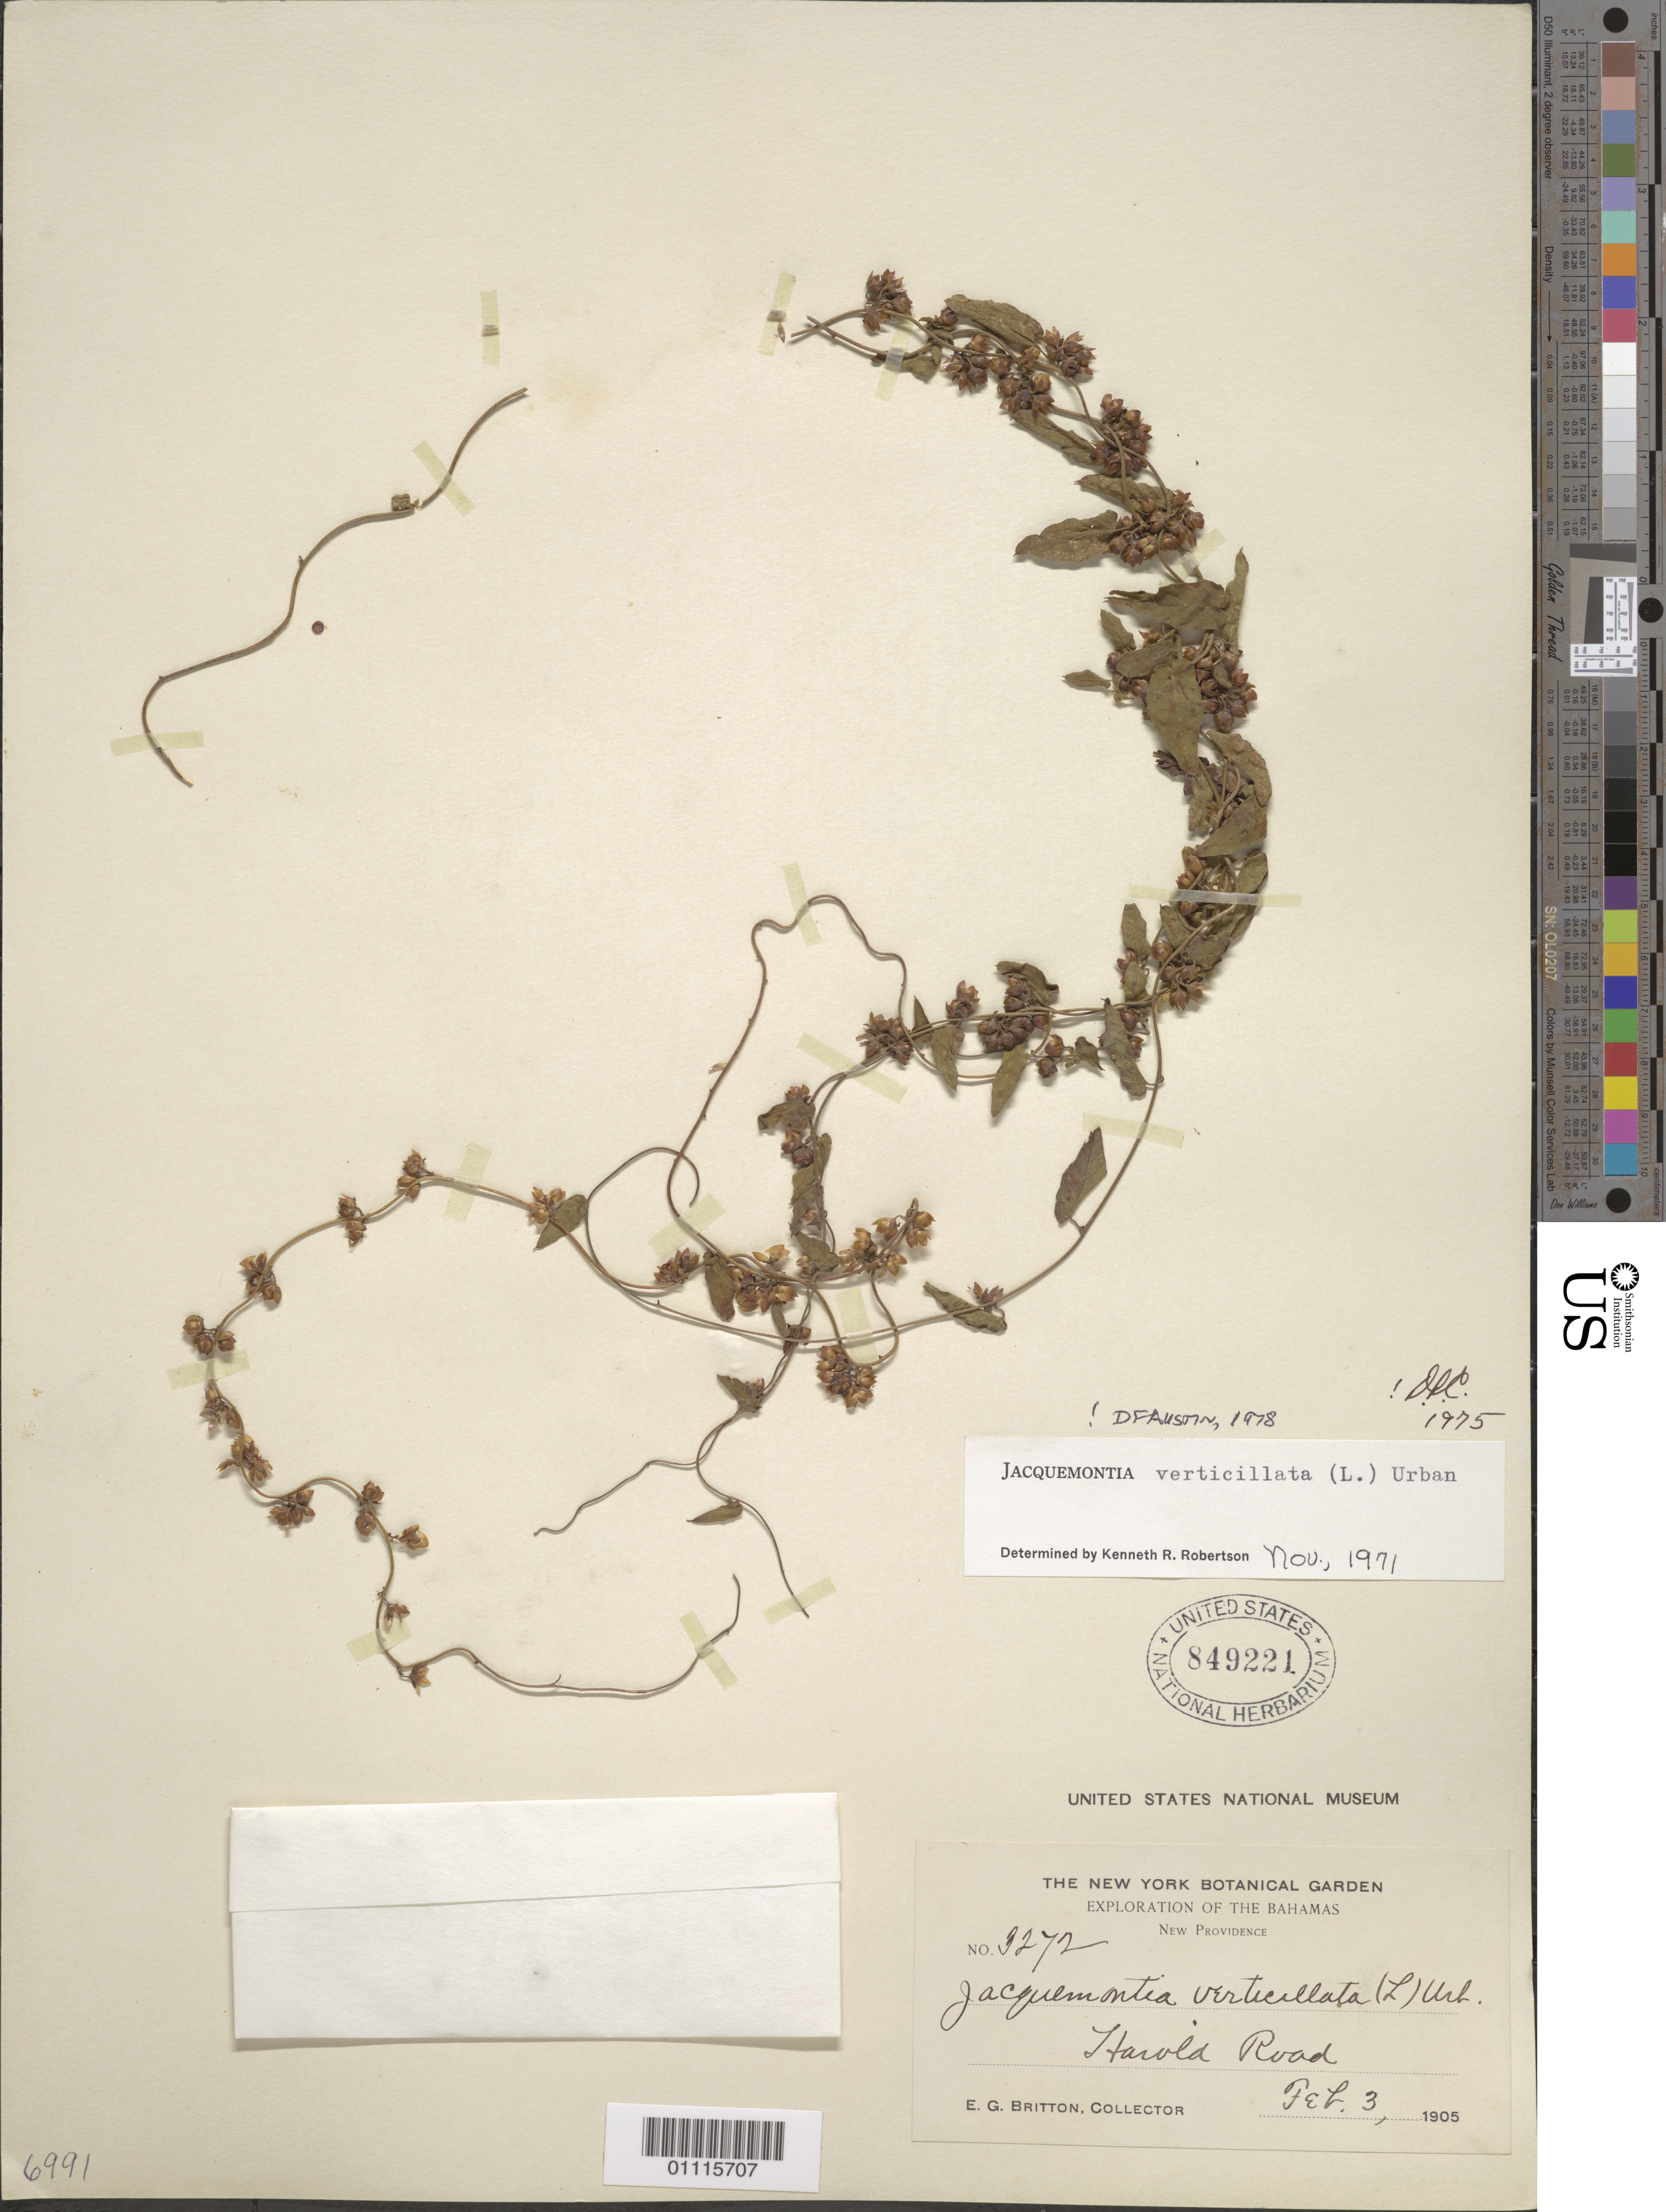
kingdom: Plantae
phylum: Tracheophyta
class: Magnoliopsida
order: Solanales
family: Convolvulaceae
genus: Jacquemontia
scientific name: Jacquemontia verticillata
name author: (L.) Urb.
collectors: E. G. Britton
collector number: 3272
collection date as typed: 03 Feb 1905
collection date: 1905-02-03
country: Bahamas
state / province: New Providence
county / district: Nassau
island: New Providence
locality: Harold Road.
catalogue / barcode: US 849221